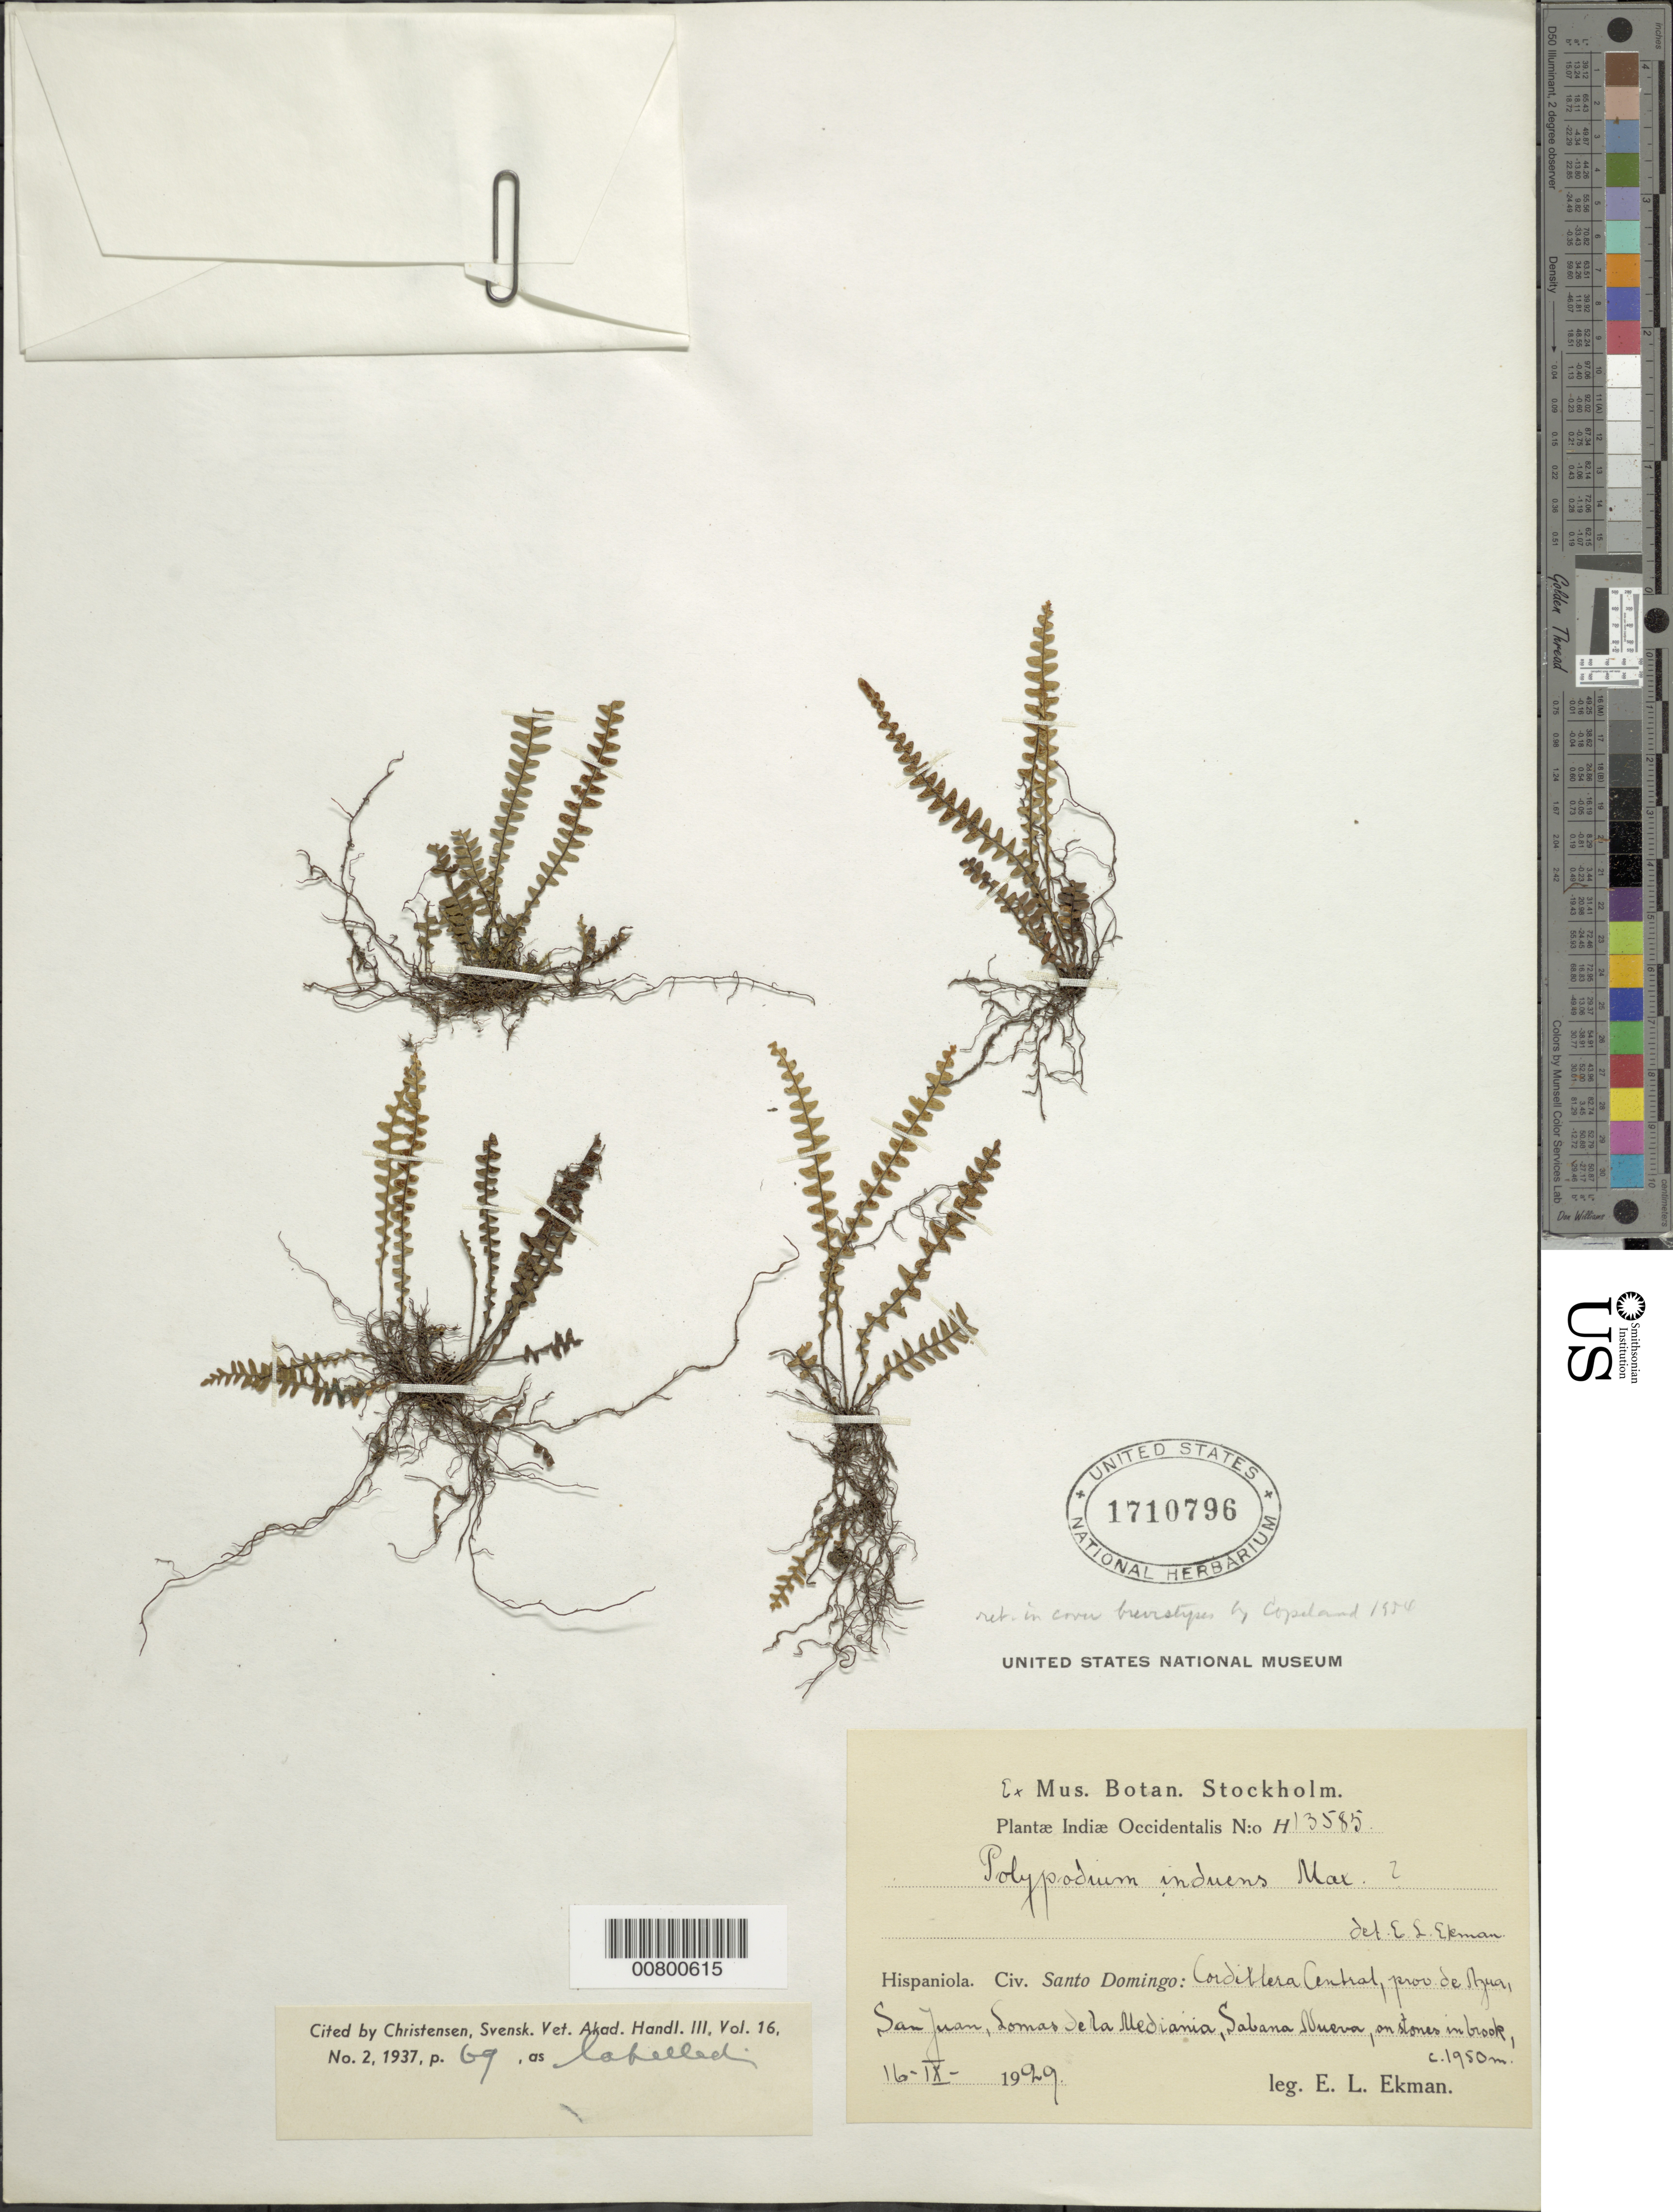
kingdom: Plantae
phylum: Tracheophyta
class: Polypodiopsida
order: Polypodiales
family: Polypodiaceae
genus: Lellingeria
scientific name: Lellingeria brevistipes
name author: (Mett. ex Kuhn) A.R. Sm. & R.C. Moran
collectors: E. L. Ekman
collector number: H 13585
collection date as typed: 16 Sep 1929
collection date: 1929-09-16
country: Dominican Republic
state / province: Azua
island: Hispaniola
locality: Cordillera Central, San Juan, Lomas de la Mediania, Sabana Nueva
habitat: In brook, on stones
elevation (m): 1950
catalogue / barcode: US 1710796